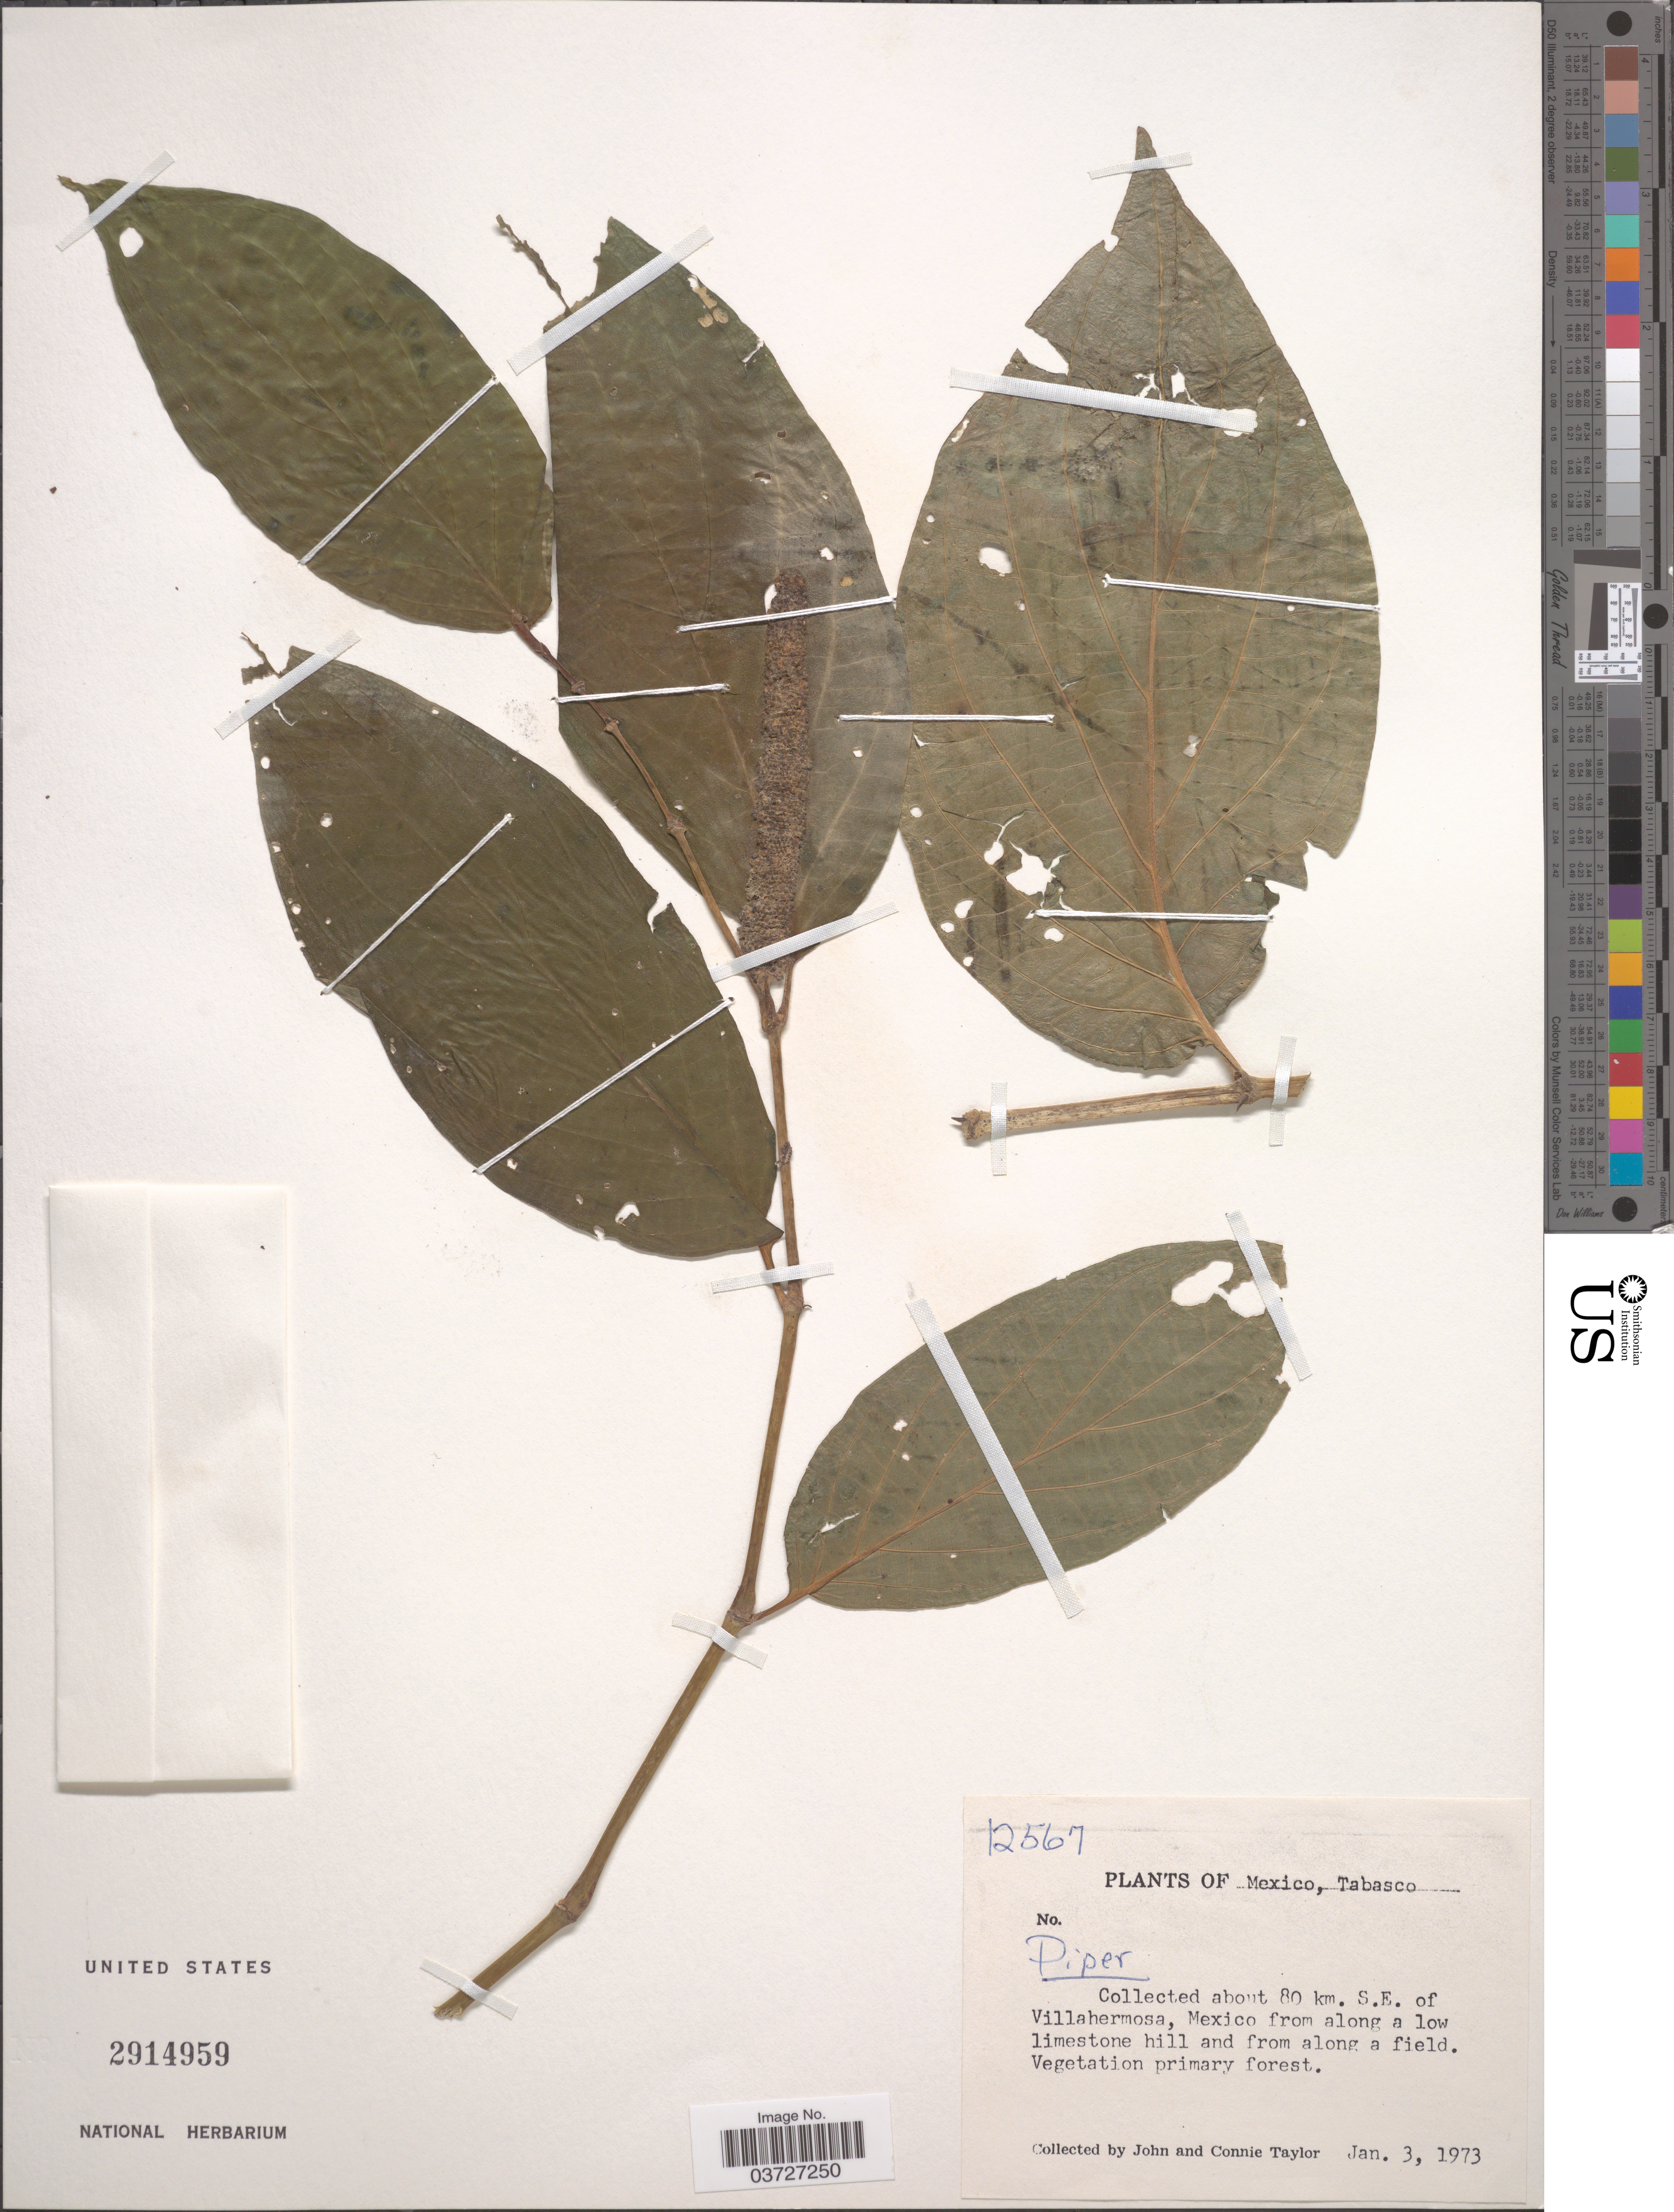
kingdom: Plantae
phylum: Tracheophyta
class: Magnoliopsida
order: Piperales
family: Piperaceae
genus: Piper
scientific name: Piper sp.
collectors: J. Taylor & C. Taylor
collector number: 12567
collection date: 1973-01-03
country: Mexico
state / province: Tabasco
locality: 80 km. S.E. of Villahermosa, Mexico from along a low limestone hill and froom along a field.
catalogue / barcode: US 2914959